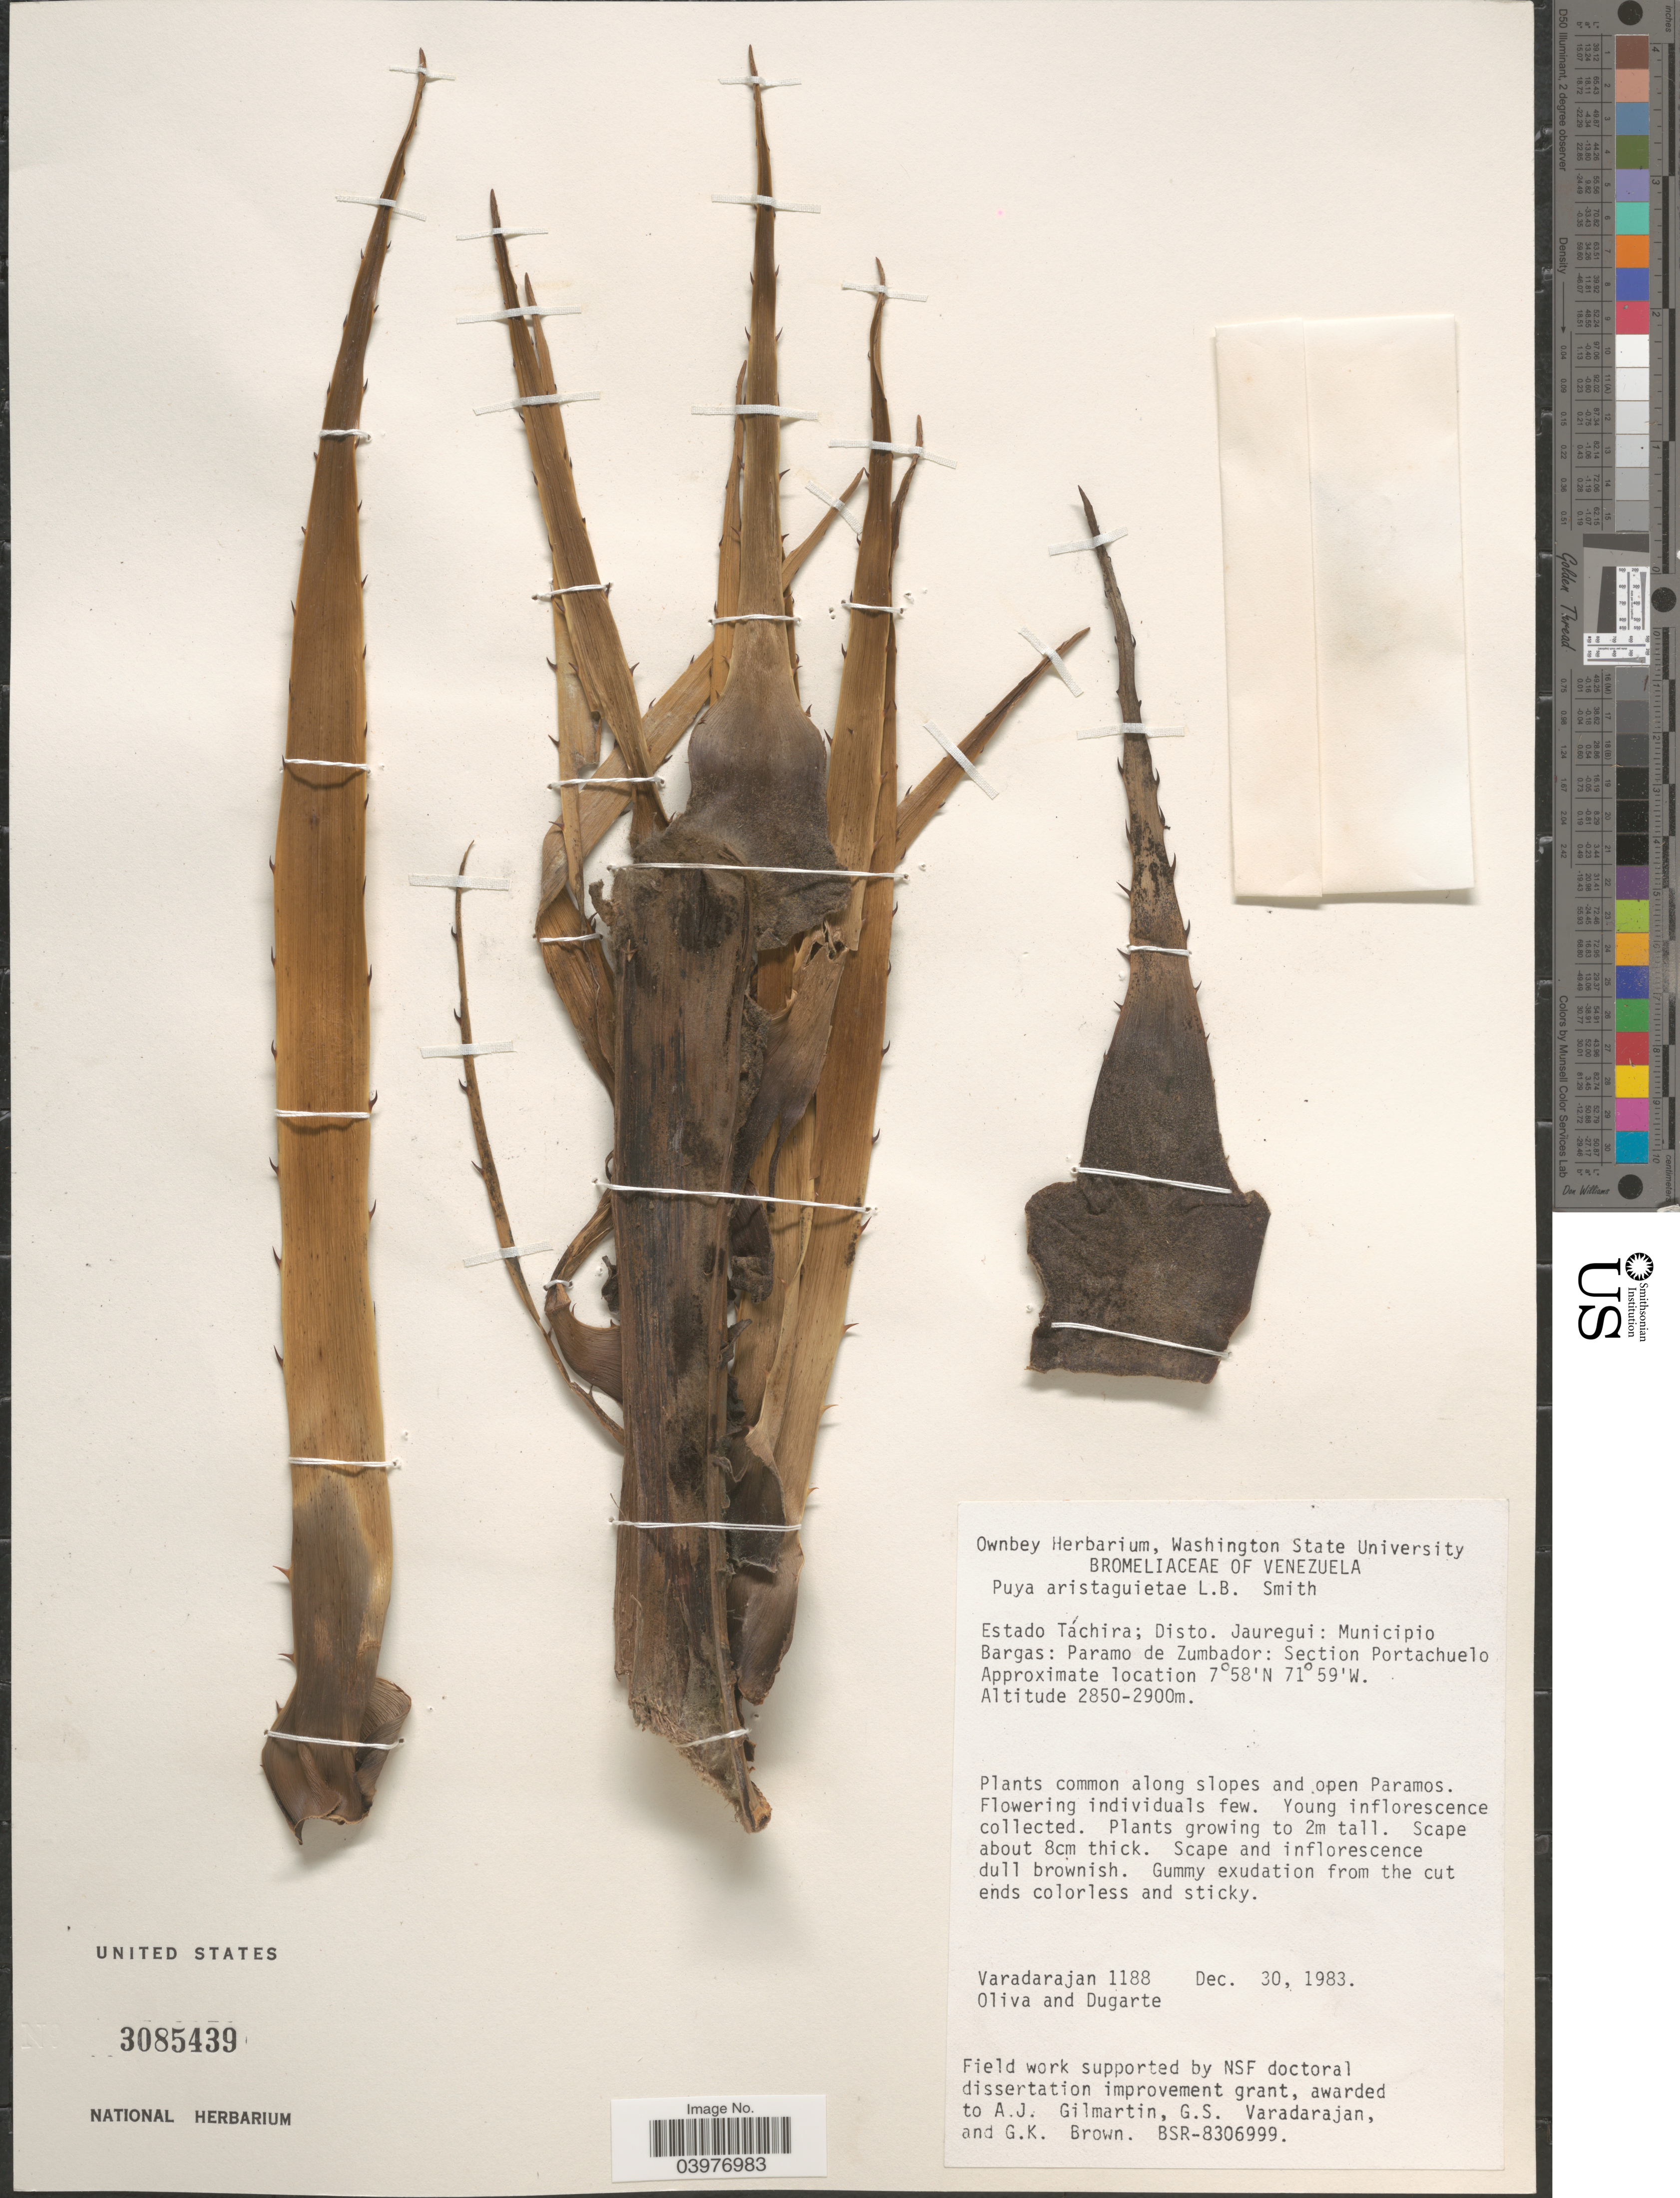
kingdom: Plantae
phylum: Tracheophyta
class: Liliopsida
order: Poales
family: Bromeliaceae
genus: Puya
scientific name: Puya aristeguietae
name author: L.B. Sm.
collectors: G. S. Varadarajan, -. Oliva & Dugarte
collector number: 1188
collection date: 1983-12-30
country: Venezuela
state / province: Tachira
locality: Disto. Jauregui: Municipio Bargas: Paramo de Zumbador: Section Portachuelo.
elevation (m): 2850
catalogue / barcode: US 3085439